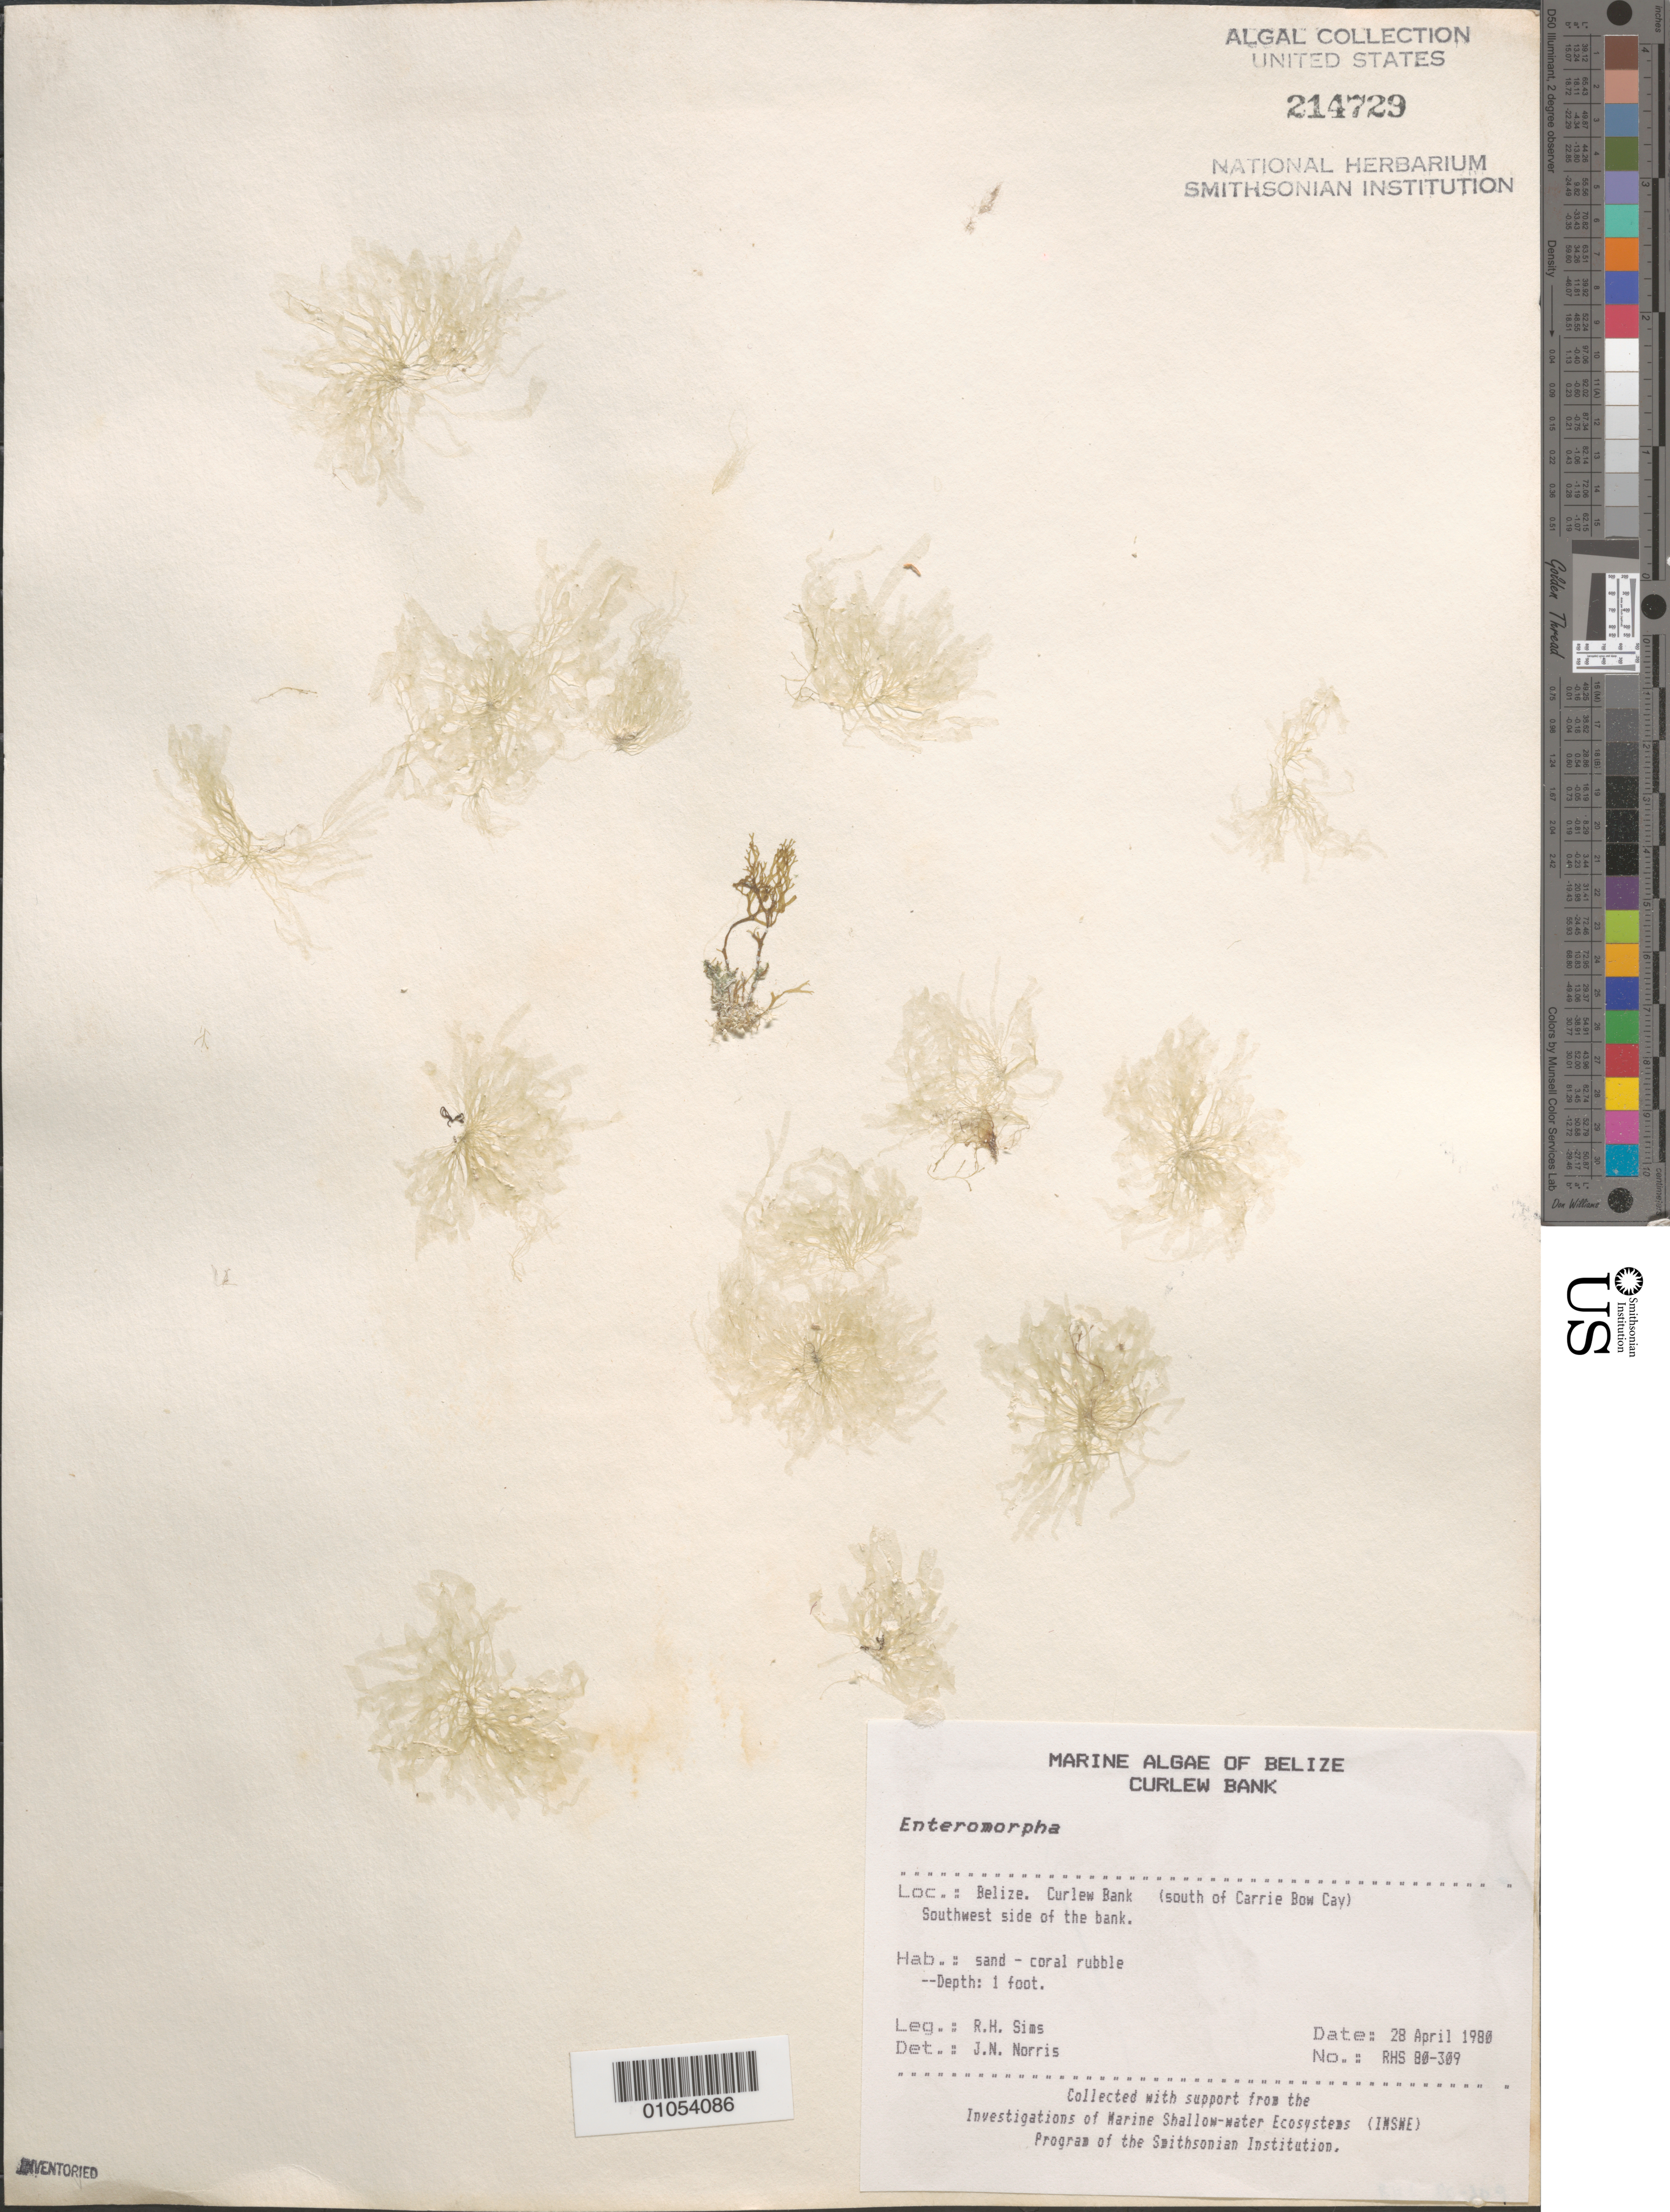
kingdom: Plantae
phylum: Chlorophyta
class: Ulvophyceae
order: Ulvales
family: Ulvaceae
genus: Ulva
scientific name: Ulva sp.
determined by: Algae name updating Project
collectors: R. H. Sims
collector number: RHS 80-309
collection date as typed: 28 Apr 1980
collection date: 1980-04-28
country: Belize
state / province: Stann Creek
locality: Curlew Bank, south of Carrie Bow Cay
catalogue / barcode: US 214729